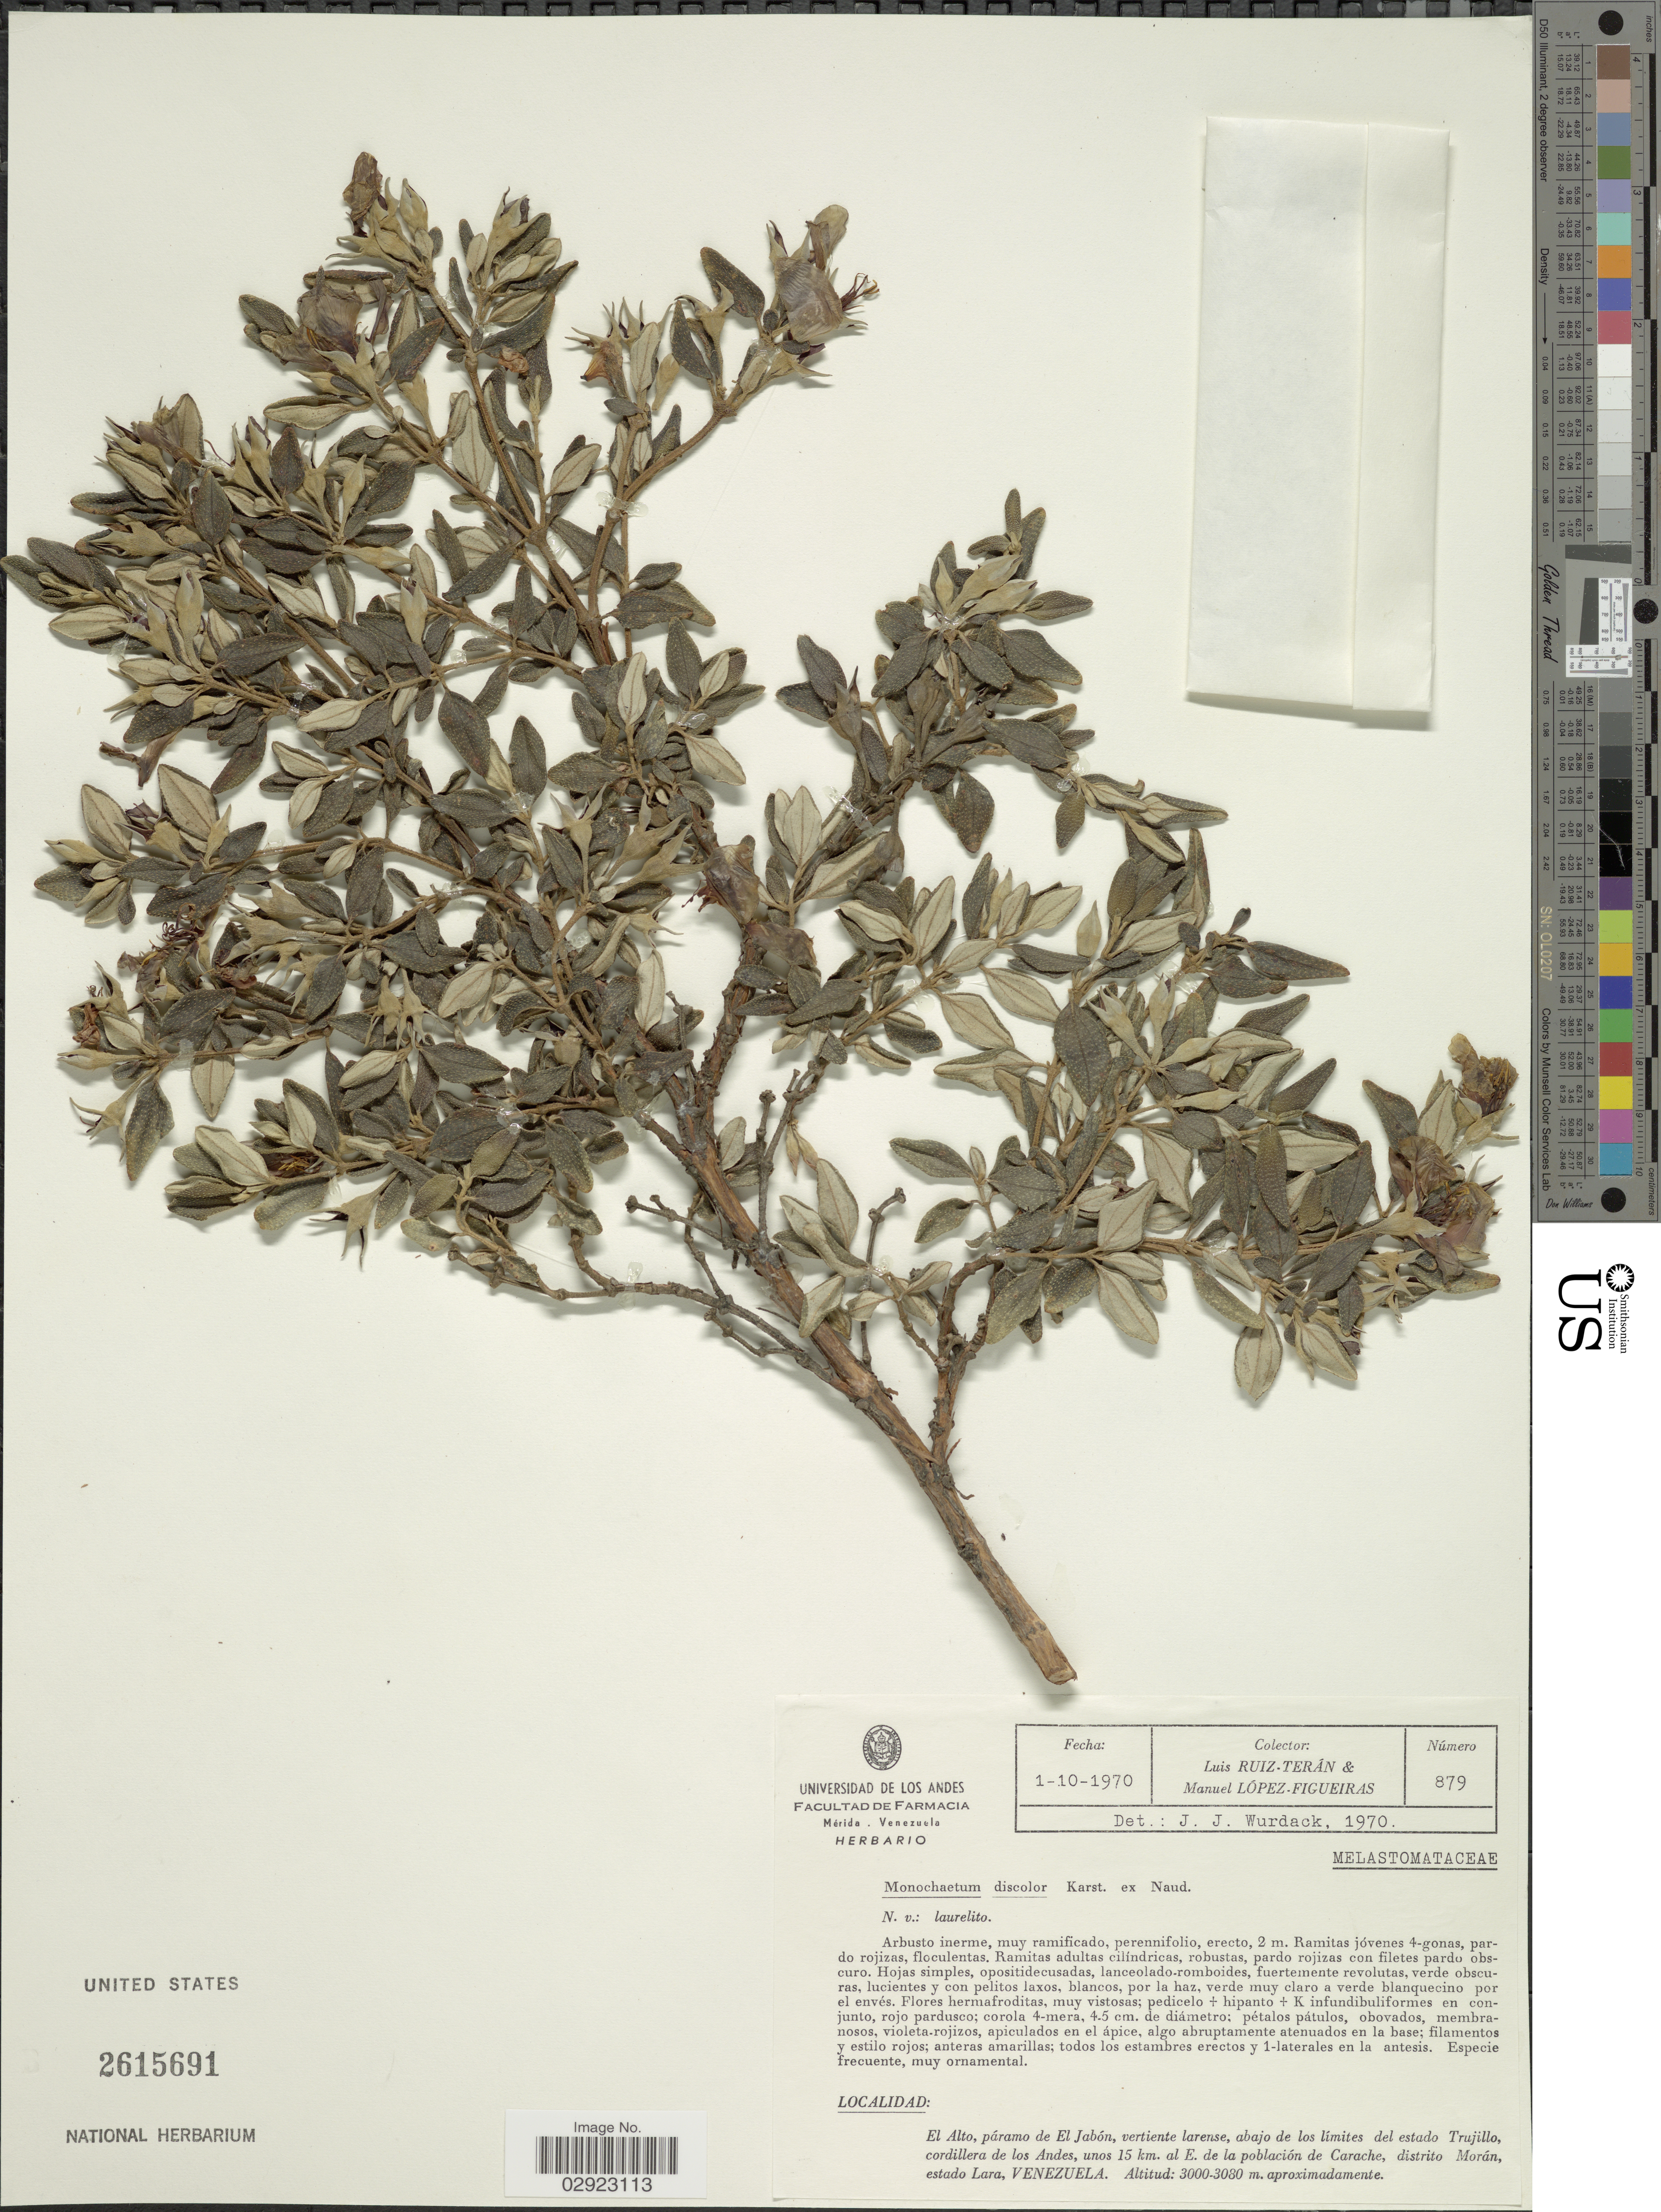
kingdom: Plantae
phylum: Tracheophyta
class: Magnoliopsida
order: Myrtales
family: Melastomataceae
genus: Monochaetum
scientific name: Monochaetum discolor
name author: (Triana) H. Karst.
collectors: L. Teran & M. López Figueiras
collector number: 879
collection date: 1970-10-01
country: Venezuela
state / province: Lara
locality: El Alto, páramo de El Jabón, vertiente larense, abajo de los limites del estado Trujillo, cordillera de los Andes, unos 15 km. al E. de la población de Carache, distrito Morán.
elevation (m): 3000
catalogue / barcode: US 2615691